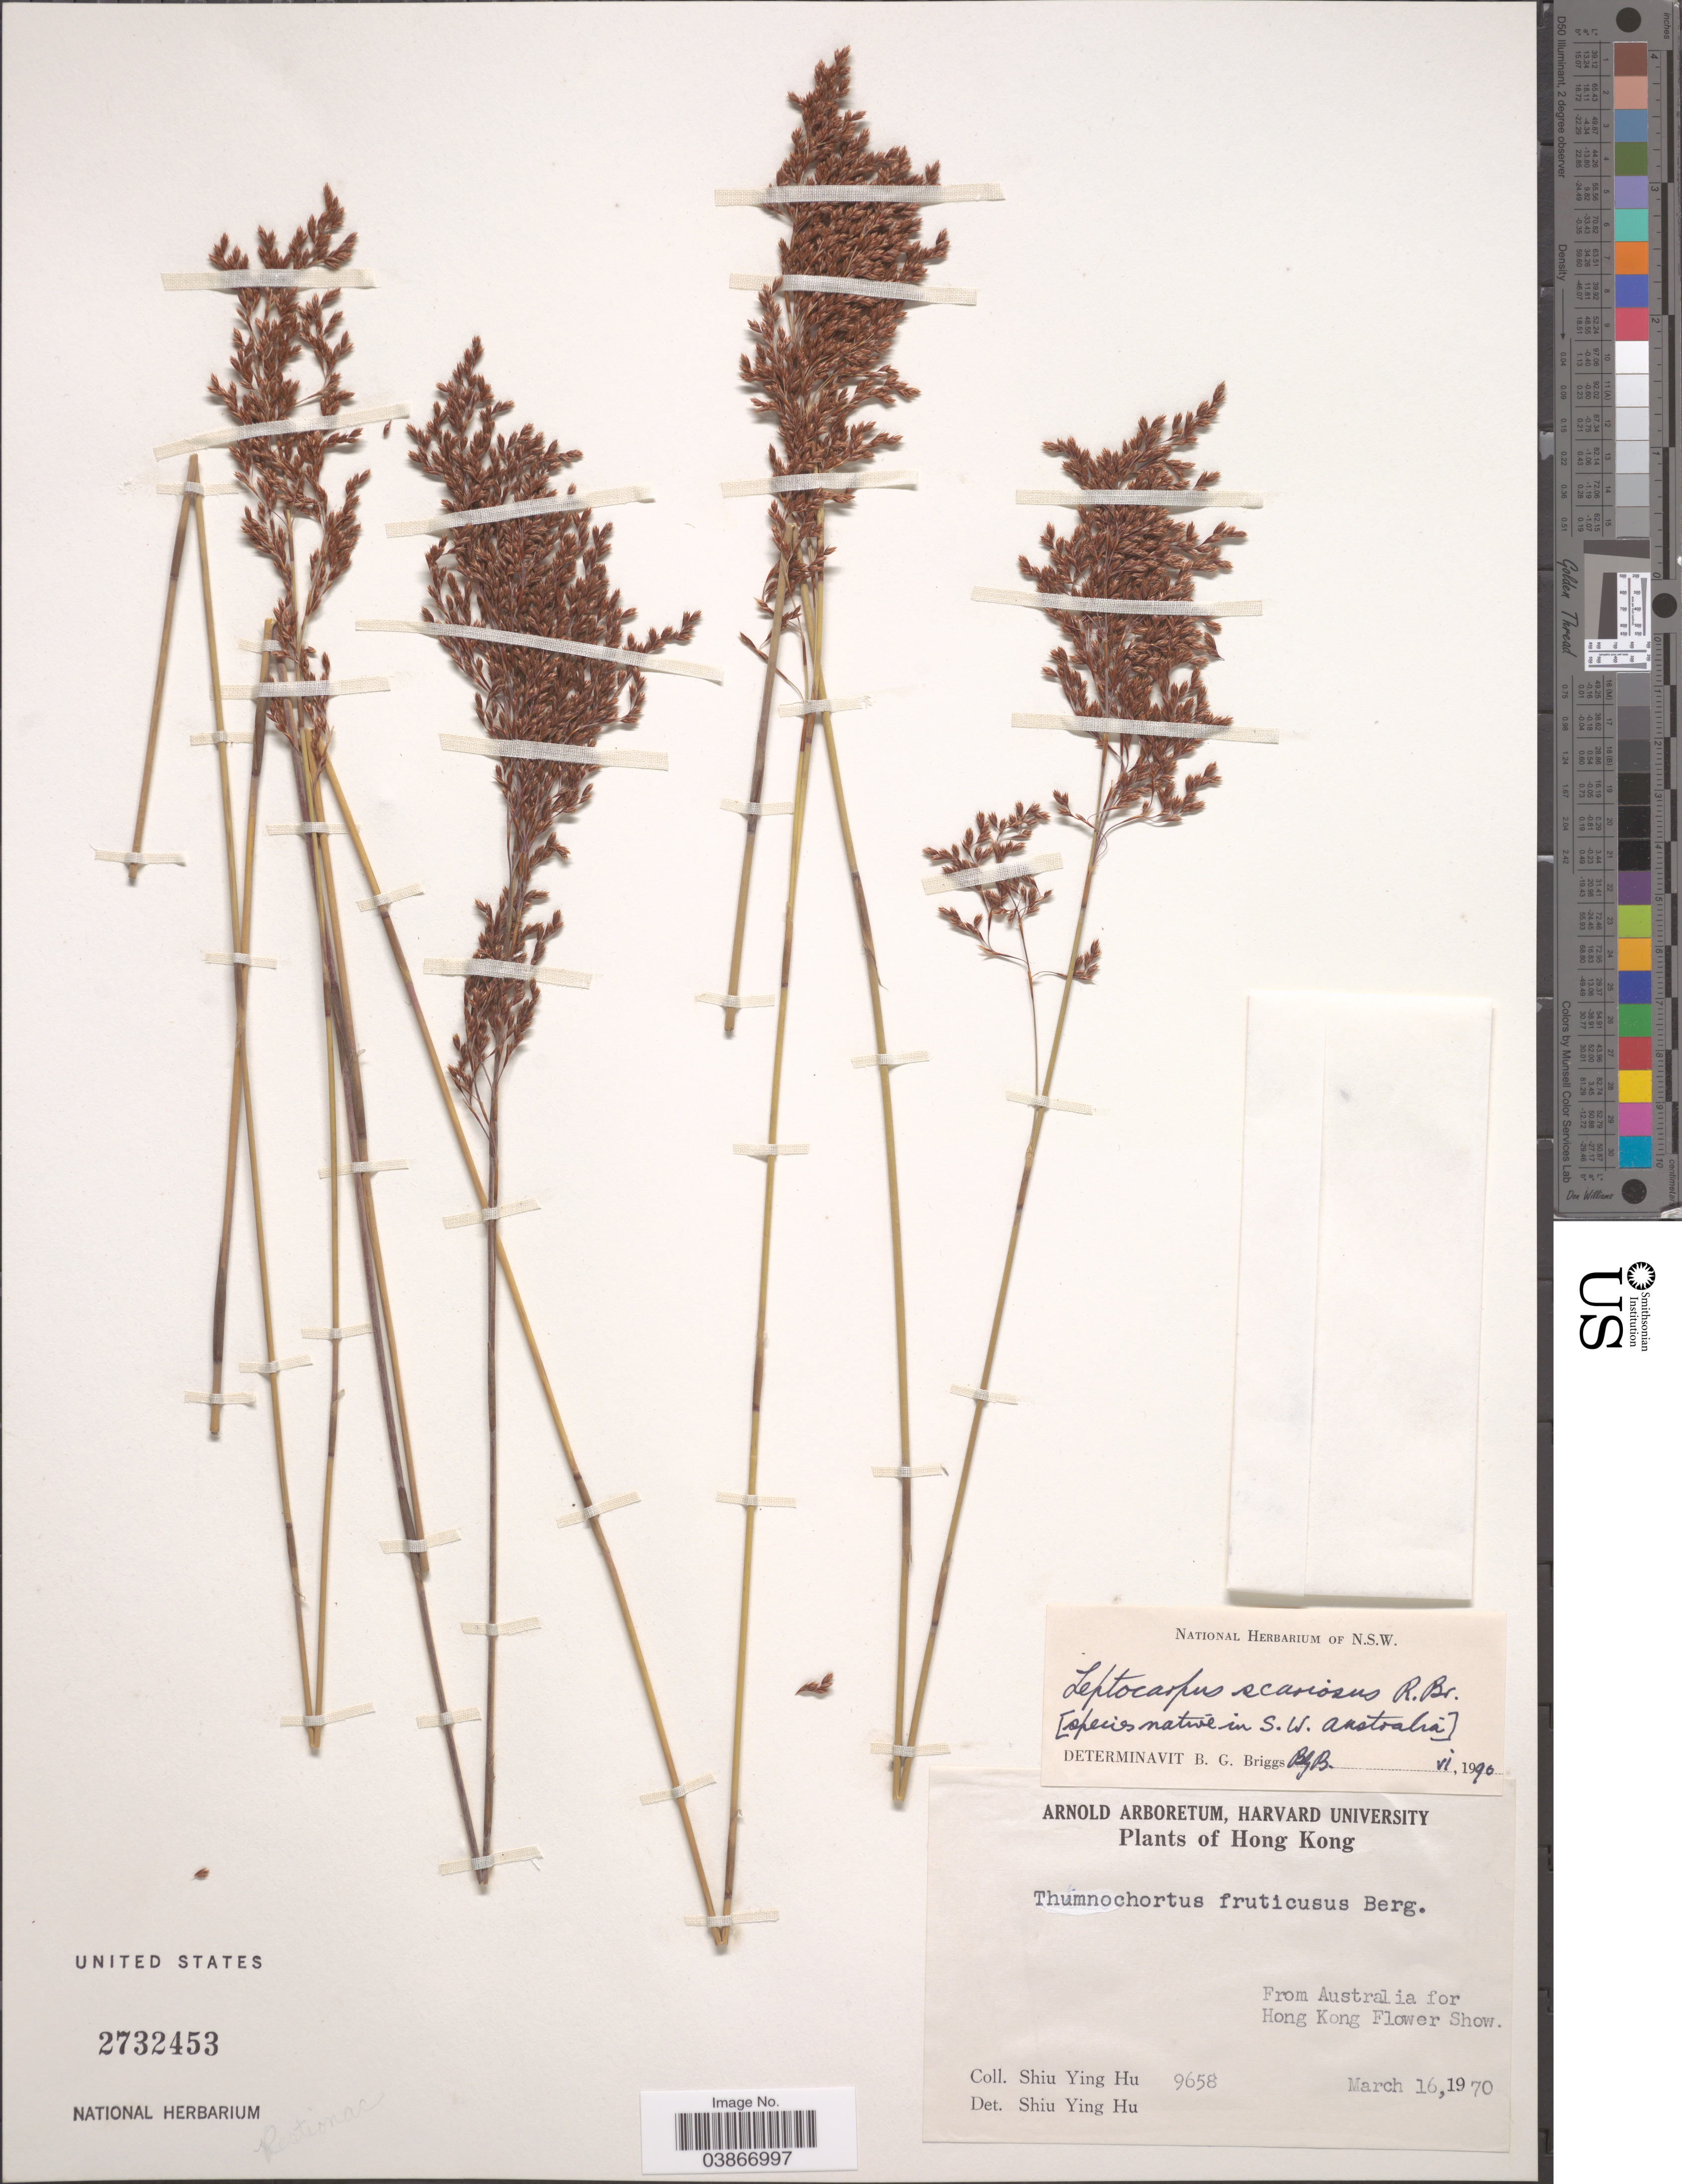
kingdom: Plantae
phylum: Tracheophyta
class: Liliopsida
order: Poales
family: Restionaceae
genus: Leptocarpus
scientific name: Leptocarpus scariosus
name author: R. Br.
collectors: S. Y. Hu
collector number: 9658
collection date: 1970-03-16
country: China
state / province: Hong Kong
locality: From Australia for Hong Kong Flower Show.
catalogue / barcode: US 2732453